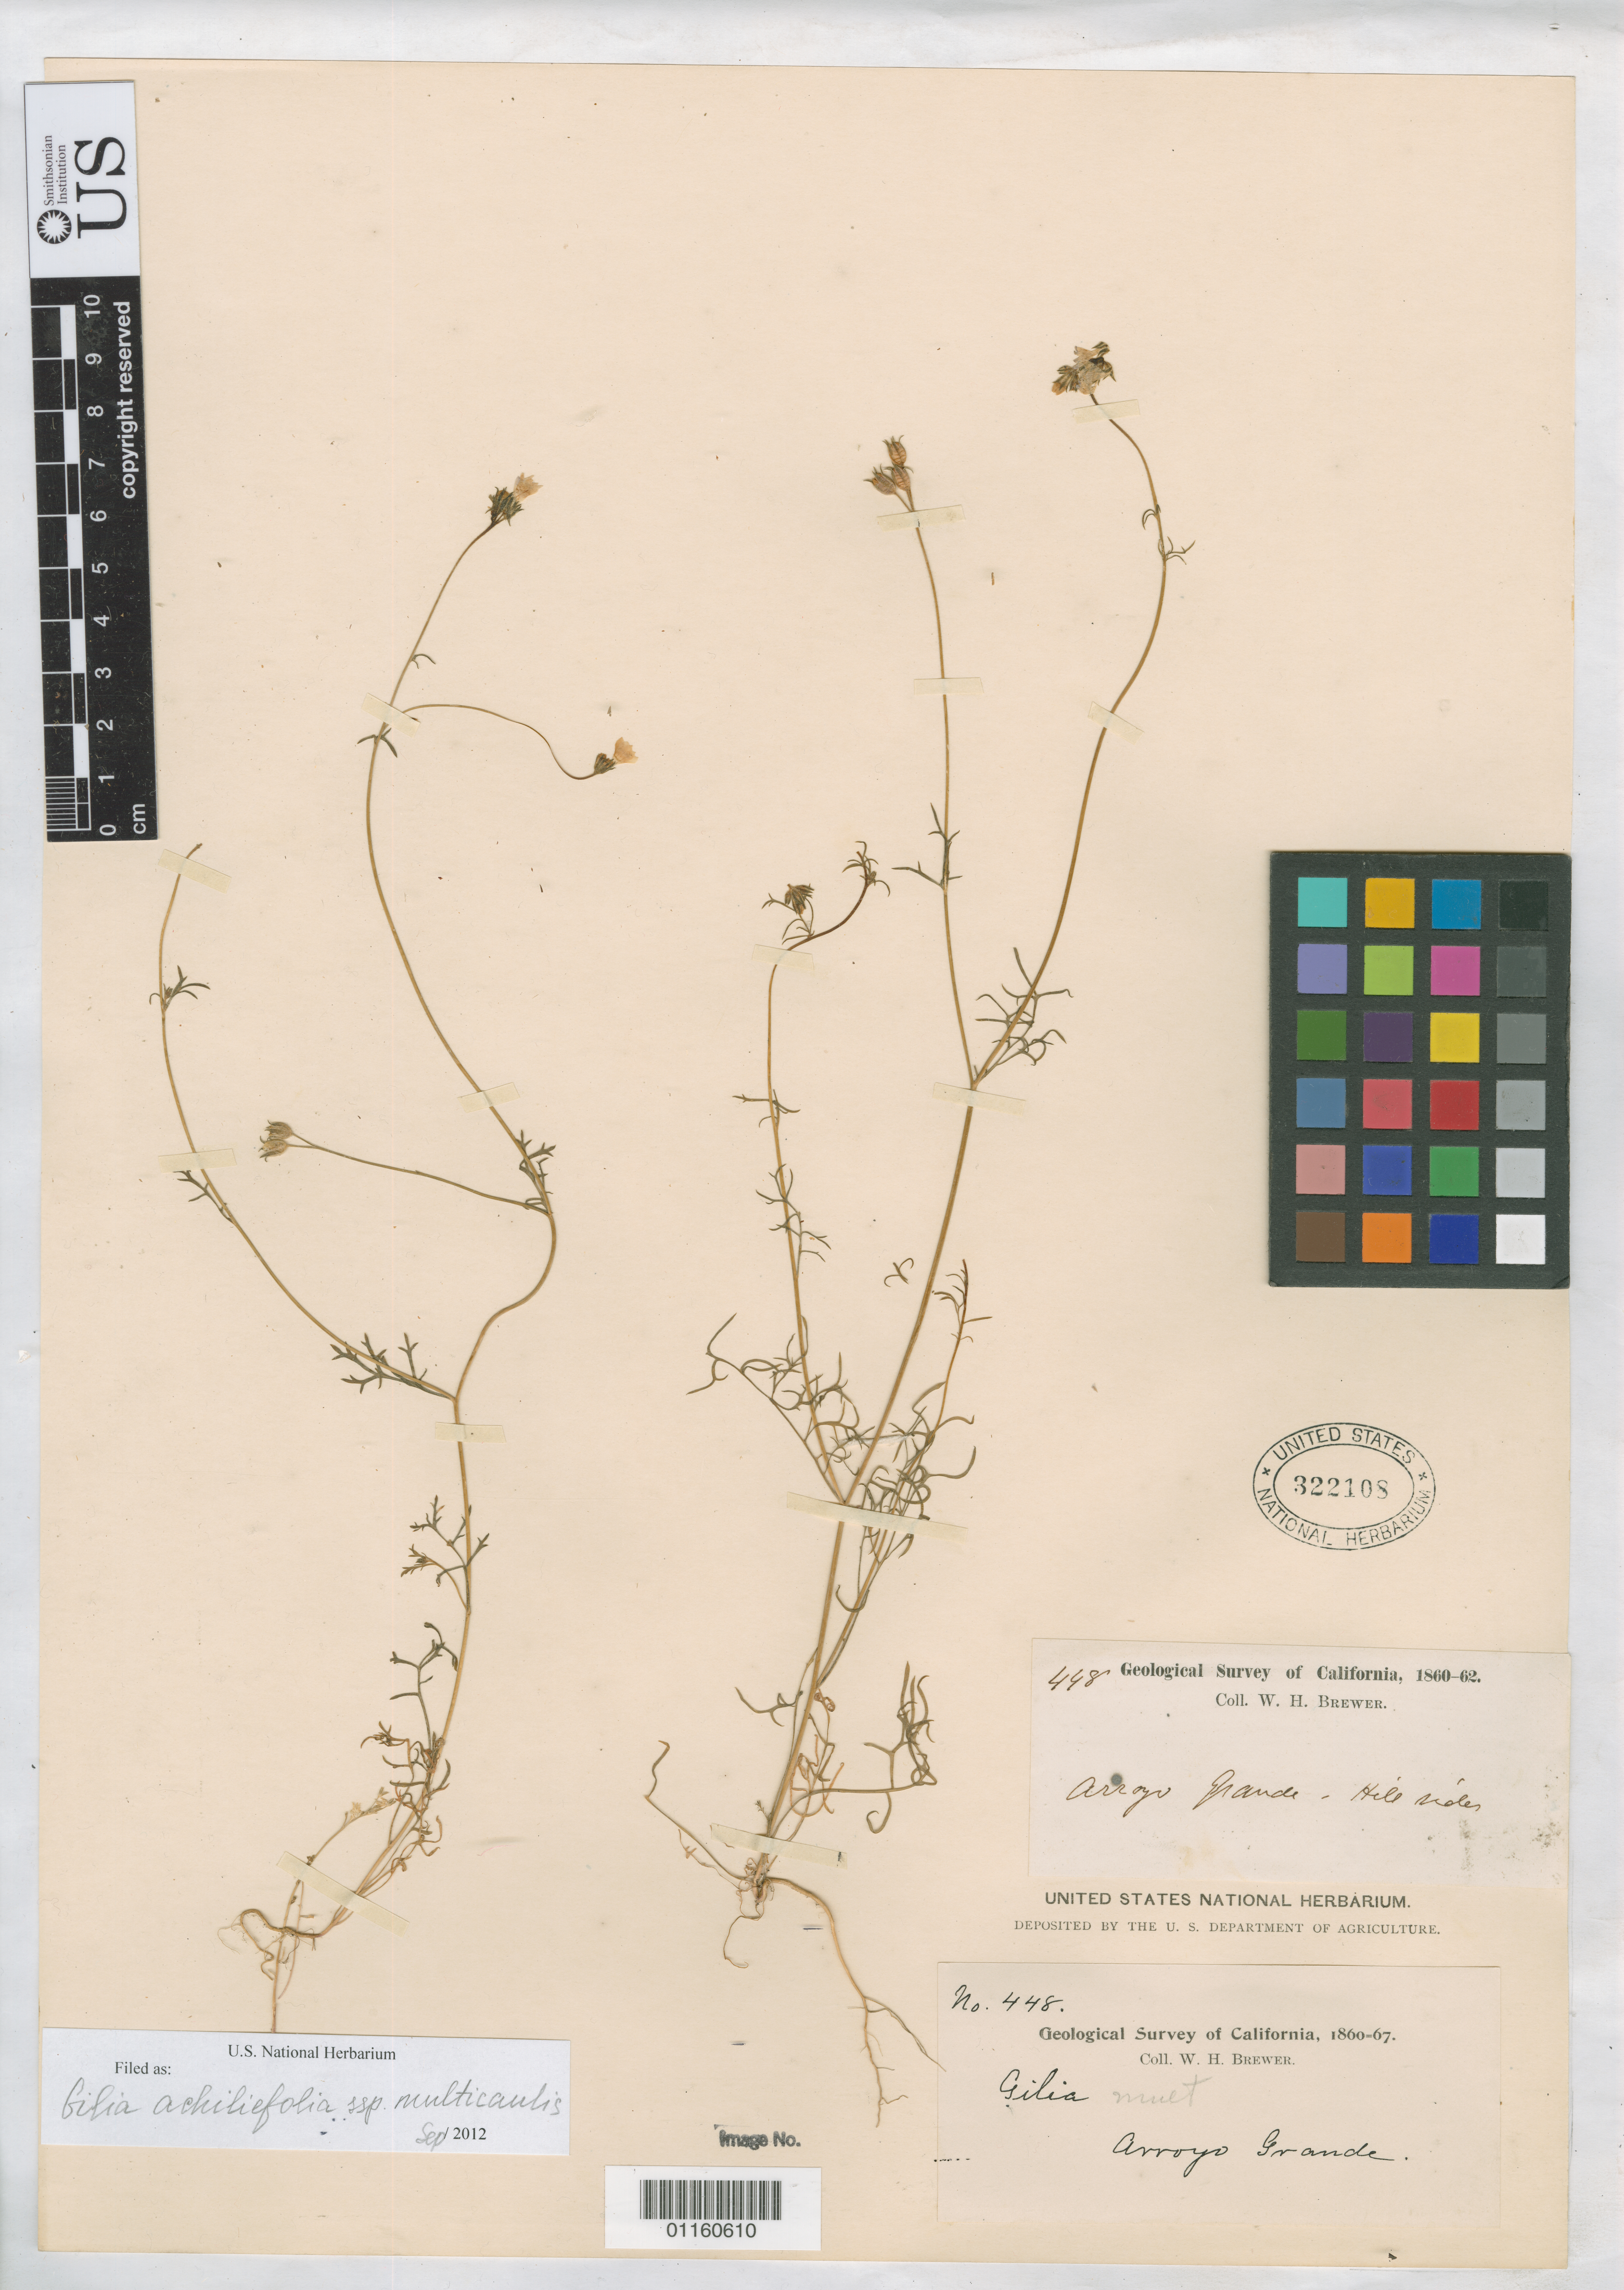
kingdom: Plantae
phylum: Tracheophyta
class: Magnoliopsida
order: Ericales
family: Polemoniaceae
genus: Gilia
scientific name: Gilia achilleifolia subsp. multicaulis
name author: (Benth.) V.E. Grant & A.D. Grant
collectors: W. H. Brewer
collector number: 448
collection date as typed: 1860 to -- --- 1867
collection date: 1860/1867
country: United States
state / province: California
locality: Arroyo Grande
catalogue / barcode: US 322108